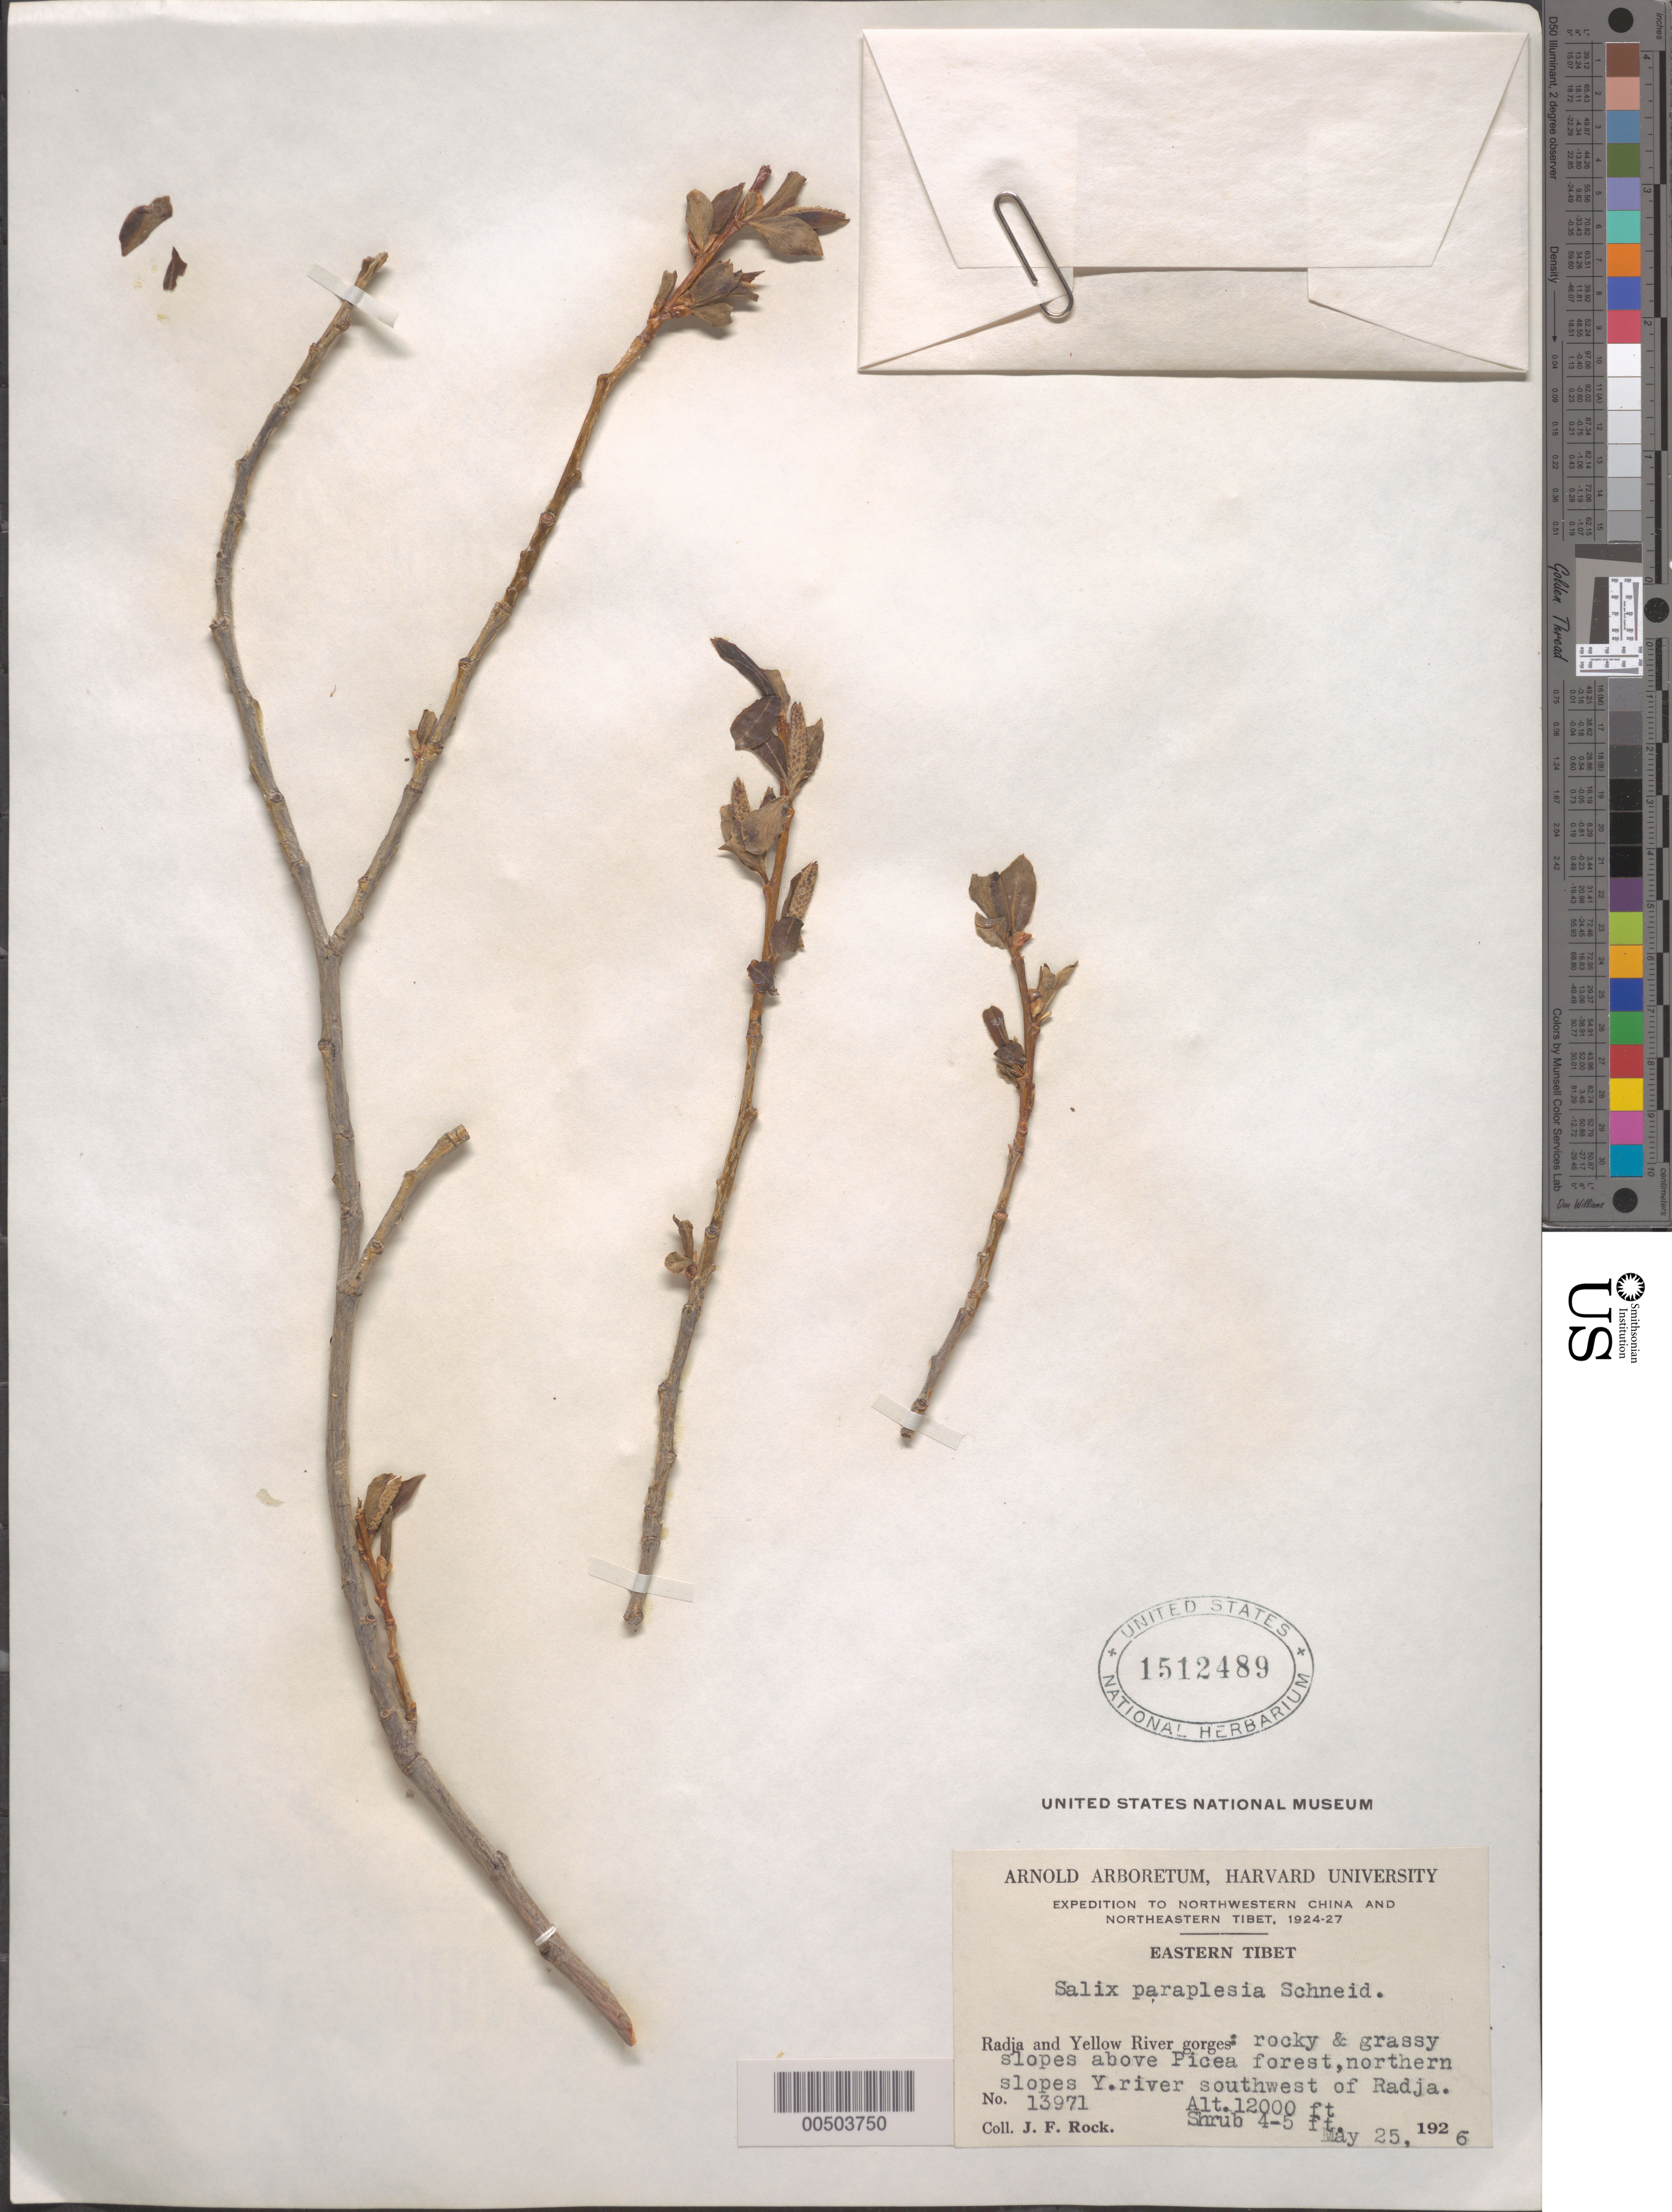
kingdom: Plantae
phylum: Tracheophyta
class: Magnoliopsida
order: Malpighiales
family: Salicaceae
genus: Salix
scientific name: Salix paraplesia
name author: C.K. Schneid.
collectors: J. F. Rock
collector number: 13971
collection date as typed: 25 May 1926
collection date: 1926-05-25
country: China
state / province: Xizang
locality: Radja and Yellow River gorges: rocky & grassy slopes above Picea forest, northern slopes Y. river southwest of Radja.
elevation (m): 3658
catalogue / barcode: US 1512489